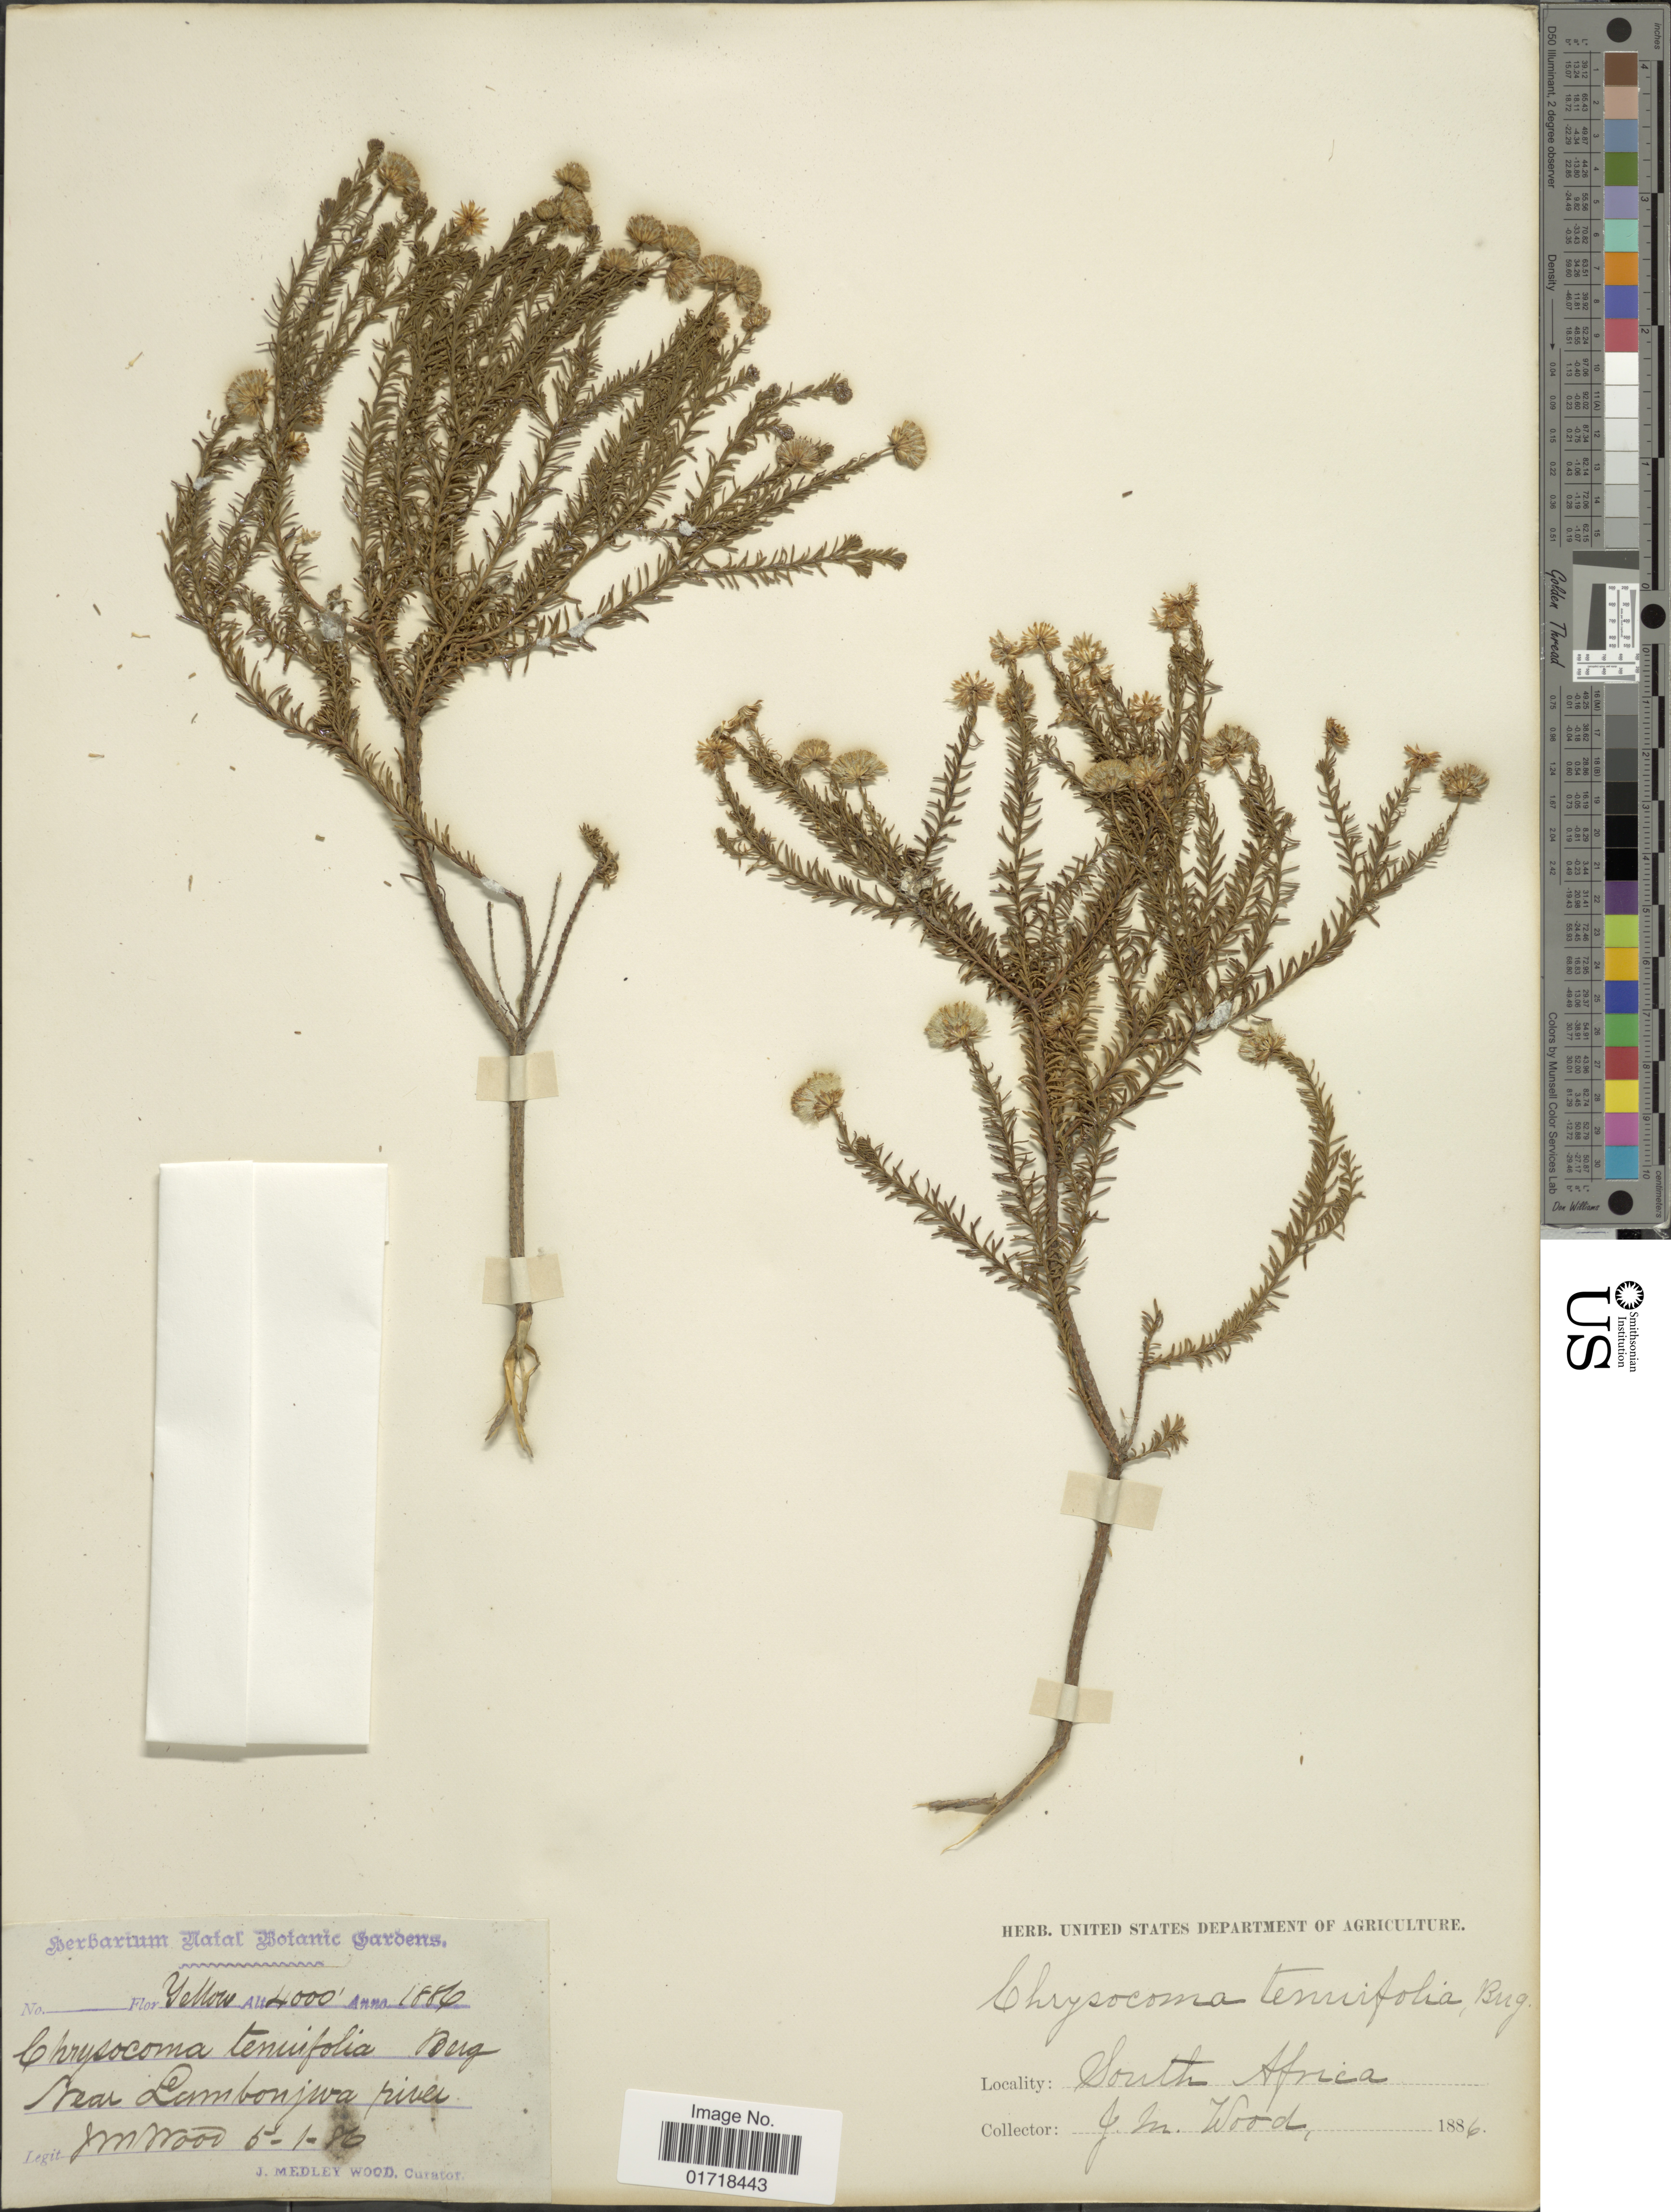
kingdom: Plantae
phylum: Tracheophyta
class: Magnoliopsida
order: Asterales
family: Asteraceae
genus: Chrysocoma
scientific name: Chrysocoma tenuifolia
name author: P.J. Bergius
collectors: J. M. Wood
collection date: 1886-01-05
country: South Africa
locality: Near Lambonjuva river.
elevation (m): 1219